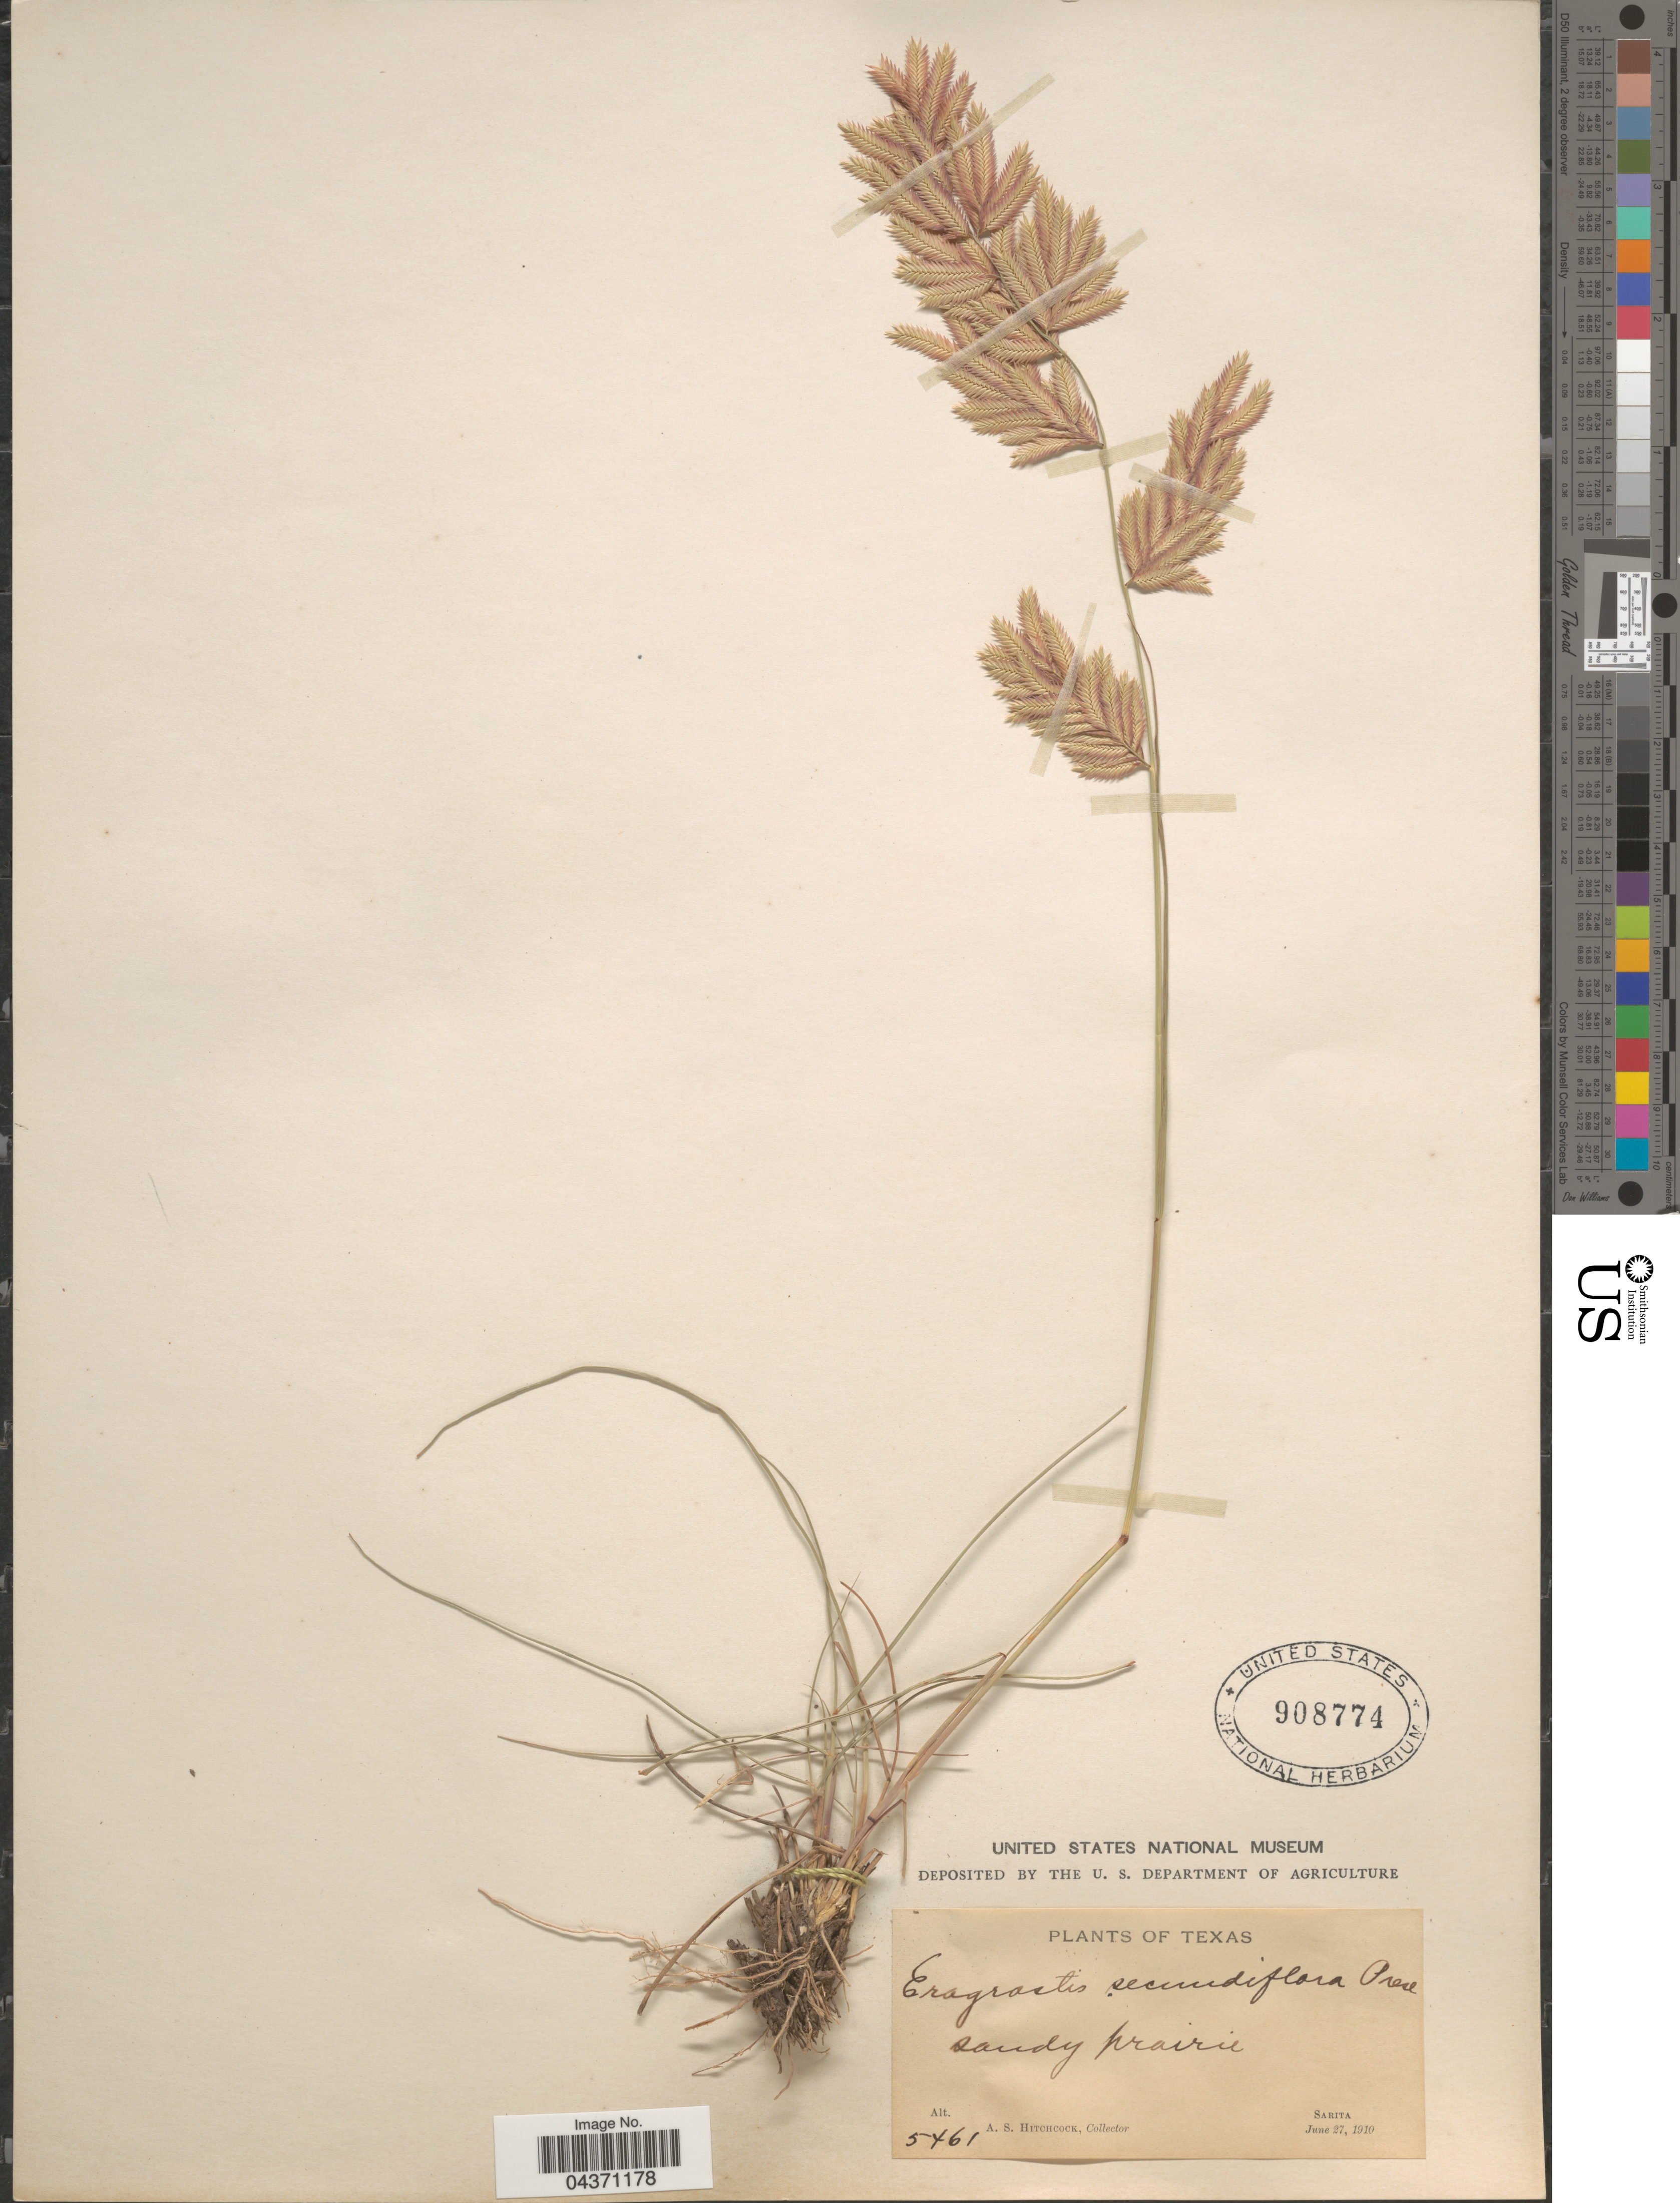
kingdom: Plantae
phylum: Tracheophyta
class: Liliopsida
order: Poales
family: Poaceae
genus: Eragrostis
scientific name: Eragrostis secundiflora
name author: J. Presl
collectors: A. S. Hitchcock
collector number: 5461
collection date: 1910-06-27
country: United States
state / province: Texas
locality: Sandy prairie. Sarita.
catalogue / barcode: US 908774